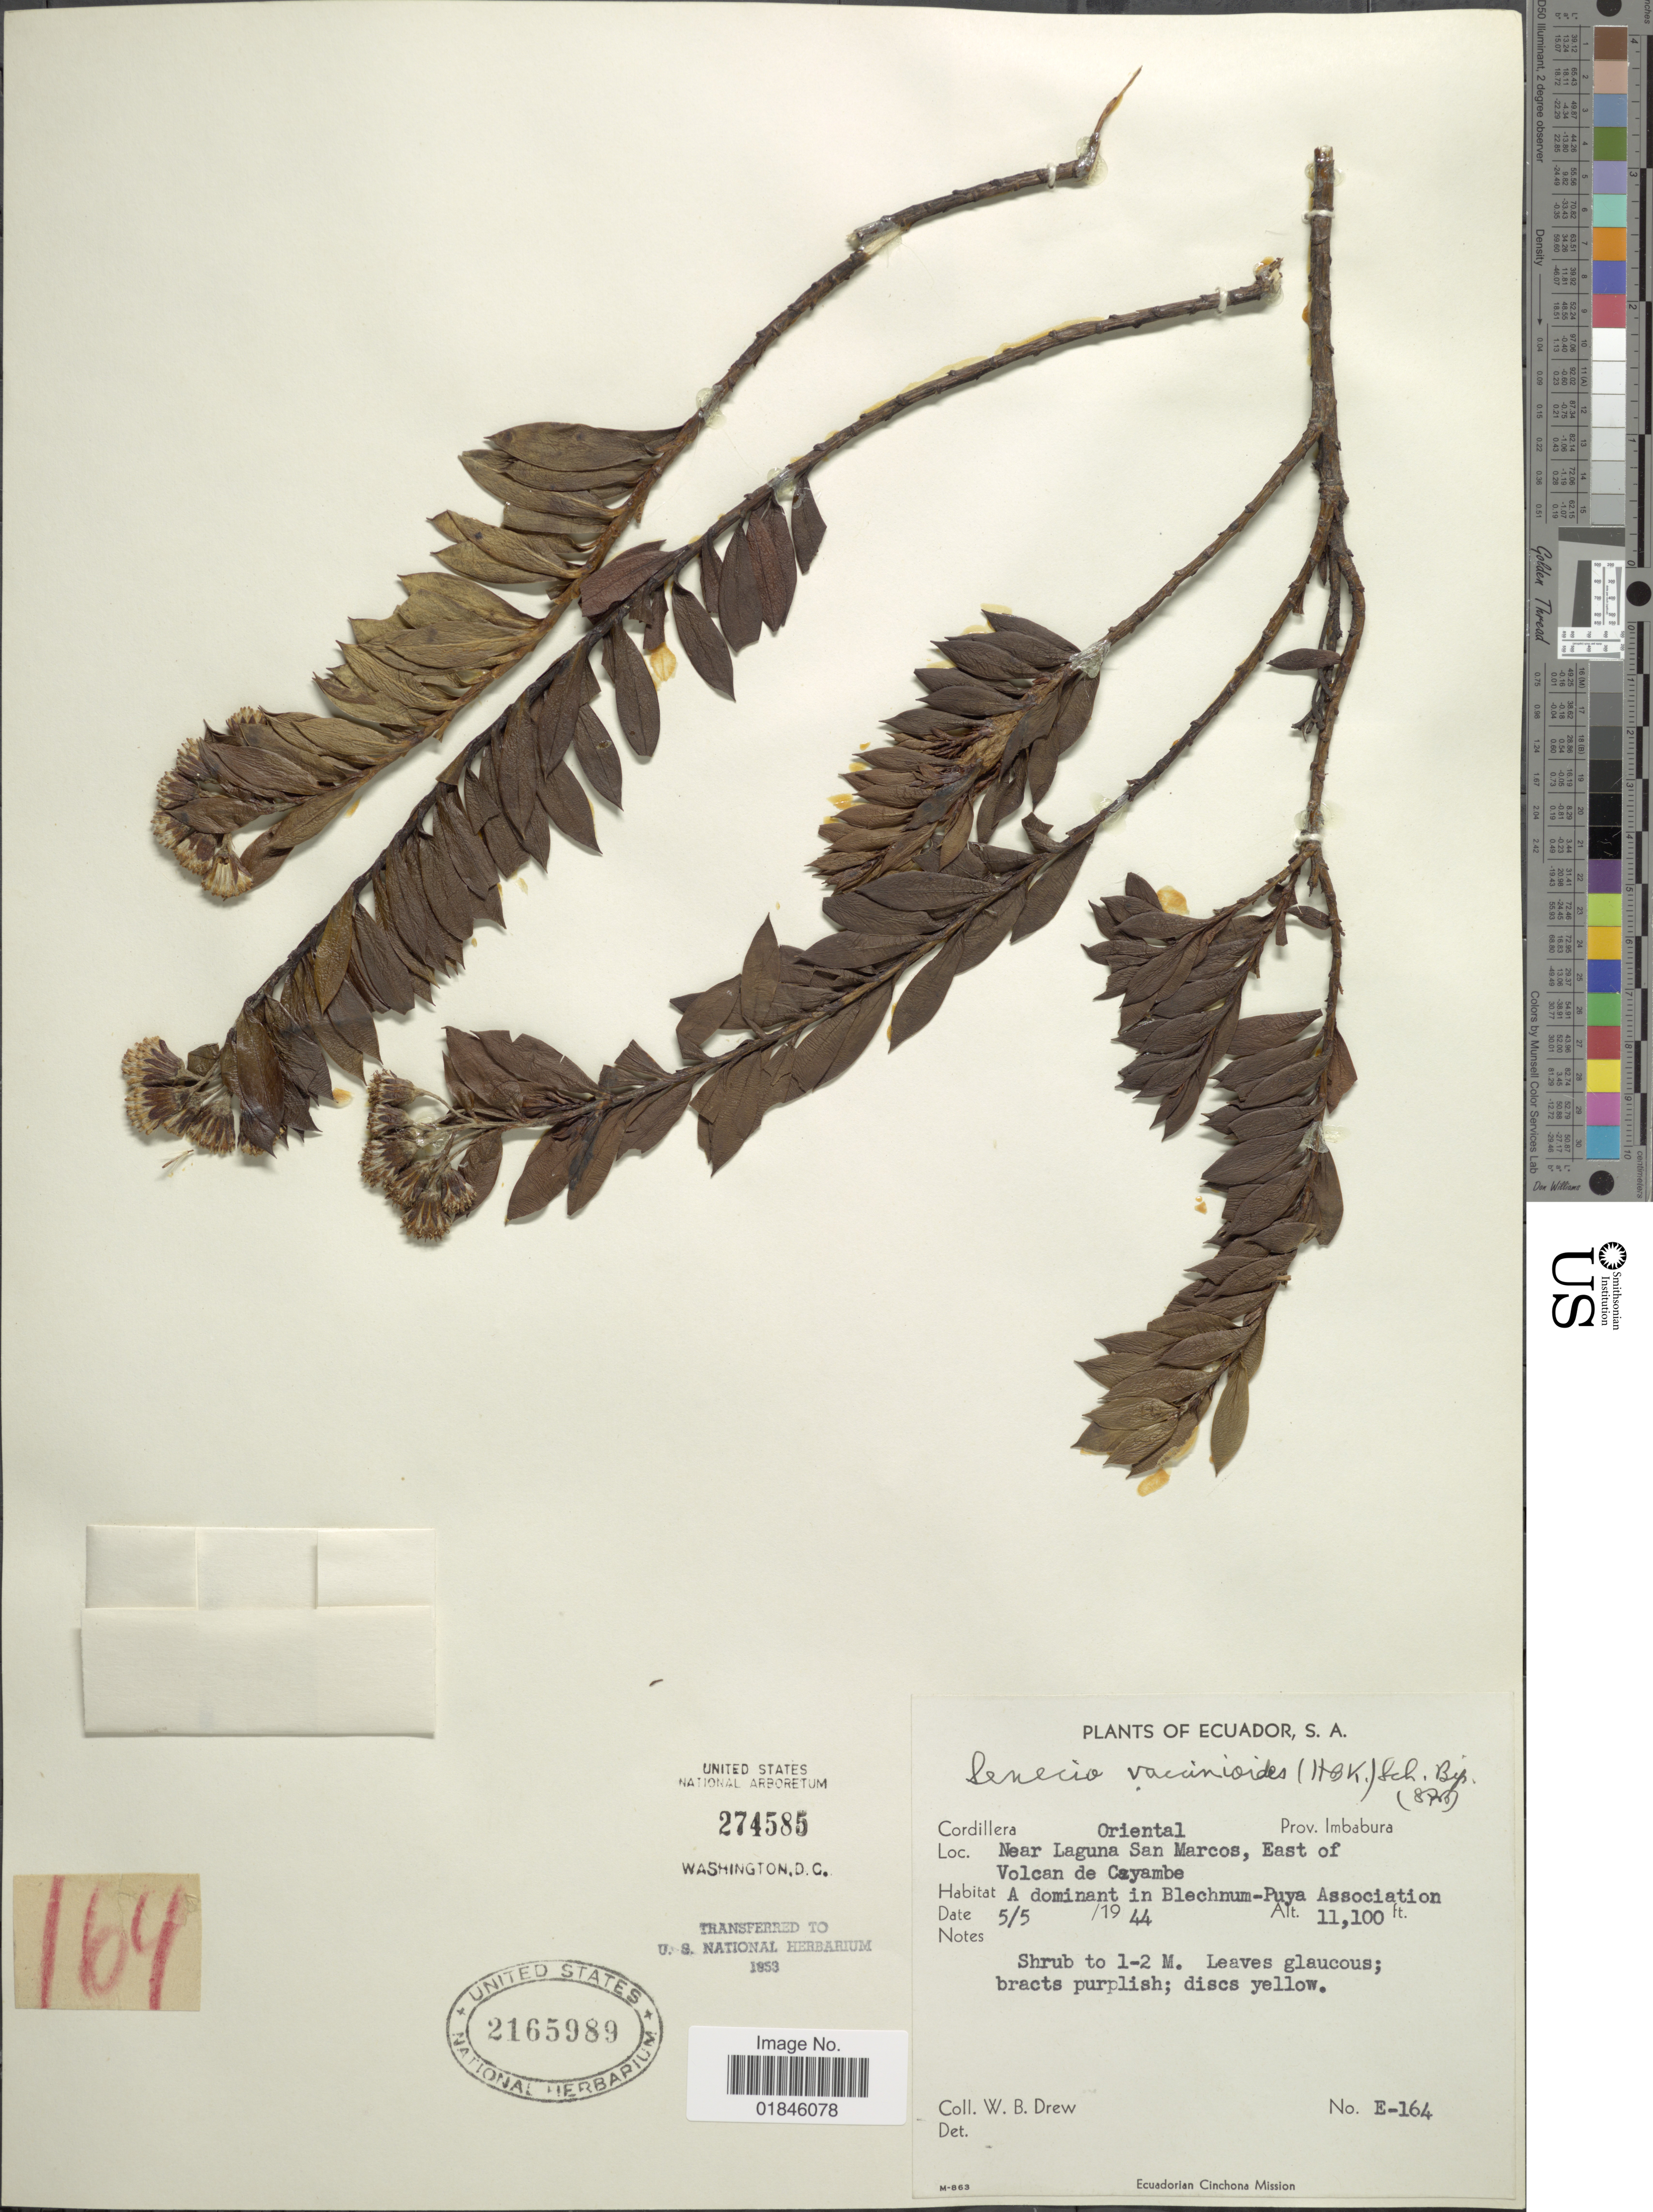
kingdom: Plantae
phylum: Tracheophyta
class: Magnoliopsida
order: Asterales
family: Asteraceae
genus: Pentacalia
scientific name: Pentacalia vaccinioides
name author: (Kunth) Cuatrec.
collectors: W. B. Drew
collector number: E-164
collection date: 1944-05-05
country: Ecuador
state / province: Imbabura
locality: Cordillera Oriental. Prov. Imbabura. Near Laguna San Marcos, East of Volcan de Gayambe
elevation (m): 3383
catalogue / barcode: US 2165989